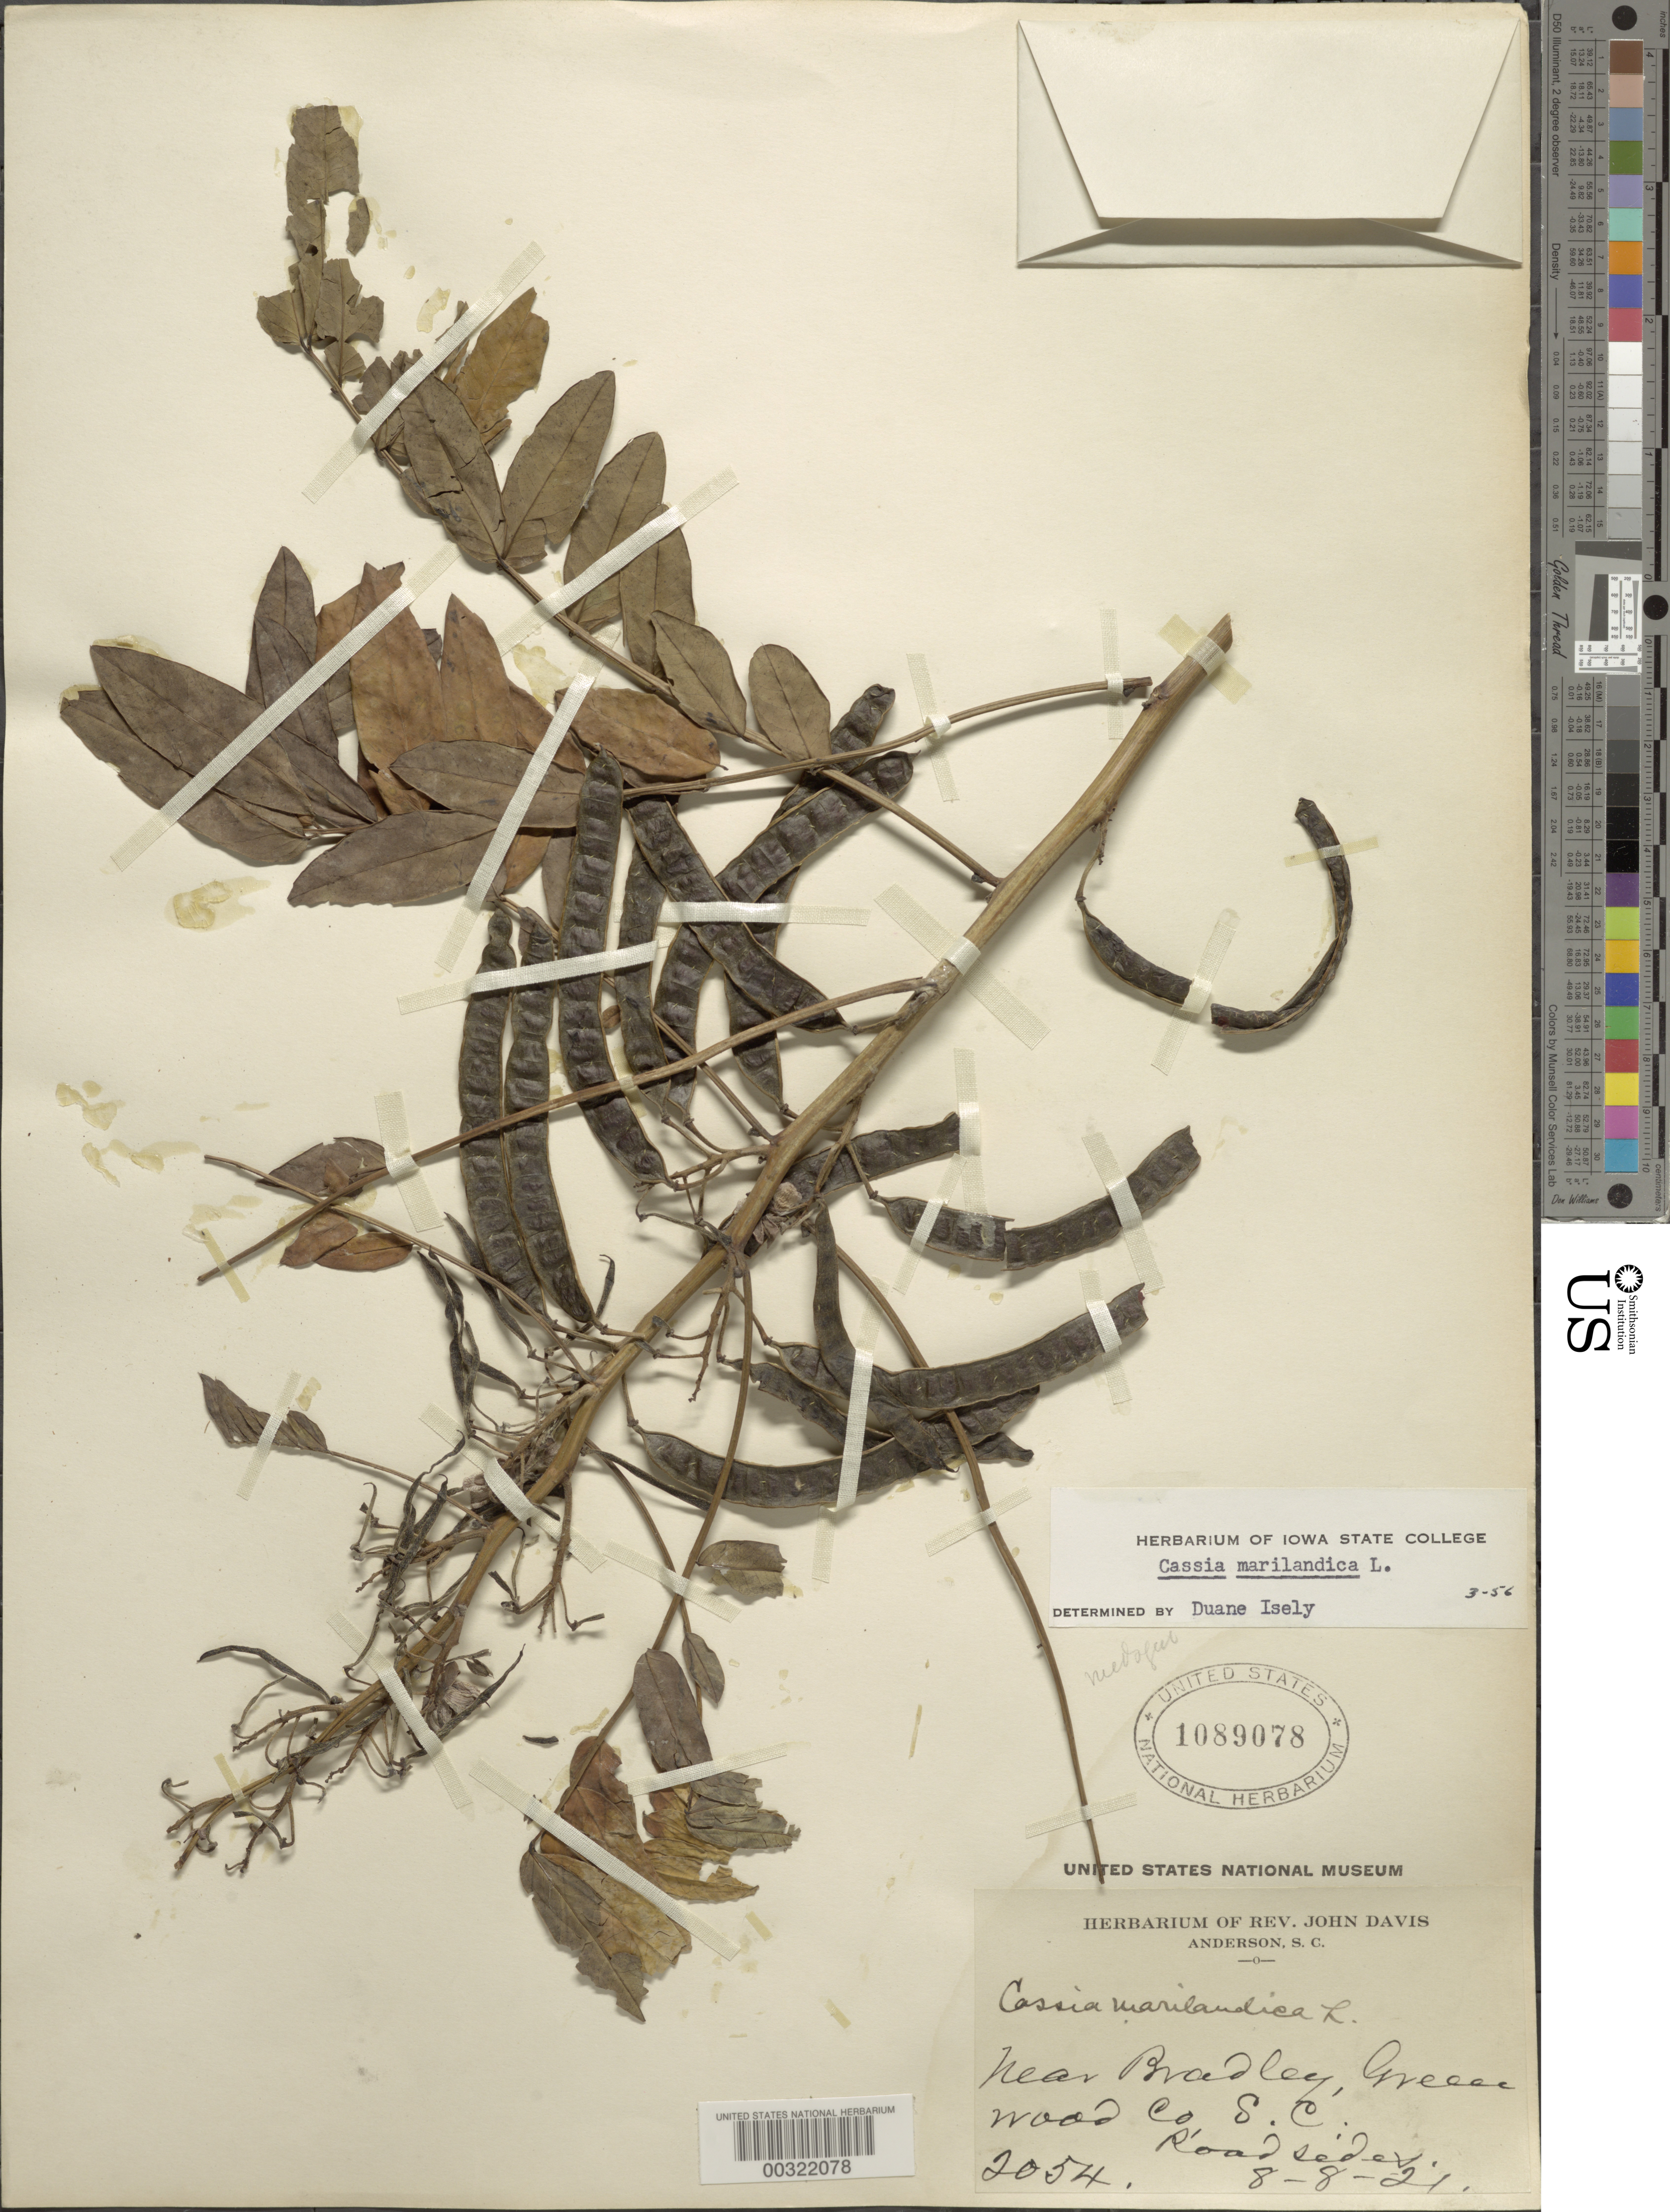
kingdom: Plantae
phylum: Tracheophyta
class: Magnoliopsida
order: Fabales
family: Fabaceae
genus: Senna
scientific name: Senna marilandica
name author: (L.) Link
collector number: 2054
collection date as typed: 08 Aug 1921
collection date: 1921-08-08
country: United States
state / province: South Carolina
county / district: Greenwood ?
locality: Wood County, Greece (?), near Bradley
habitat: Roadside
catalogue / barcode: US 1089078